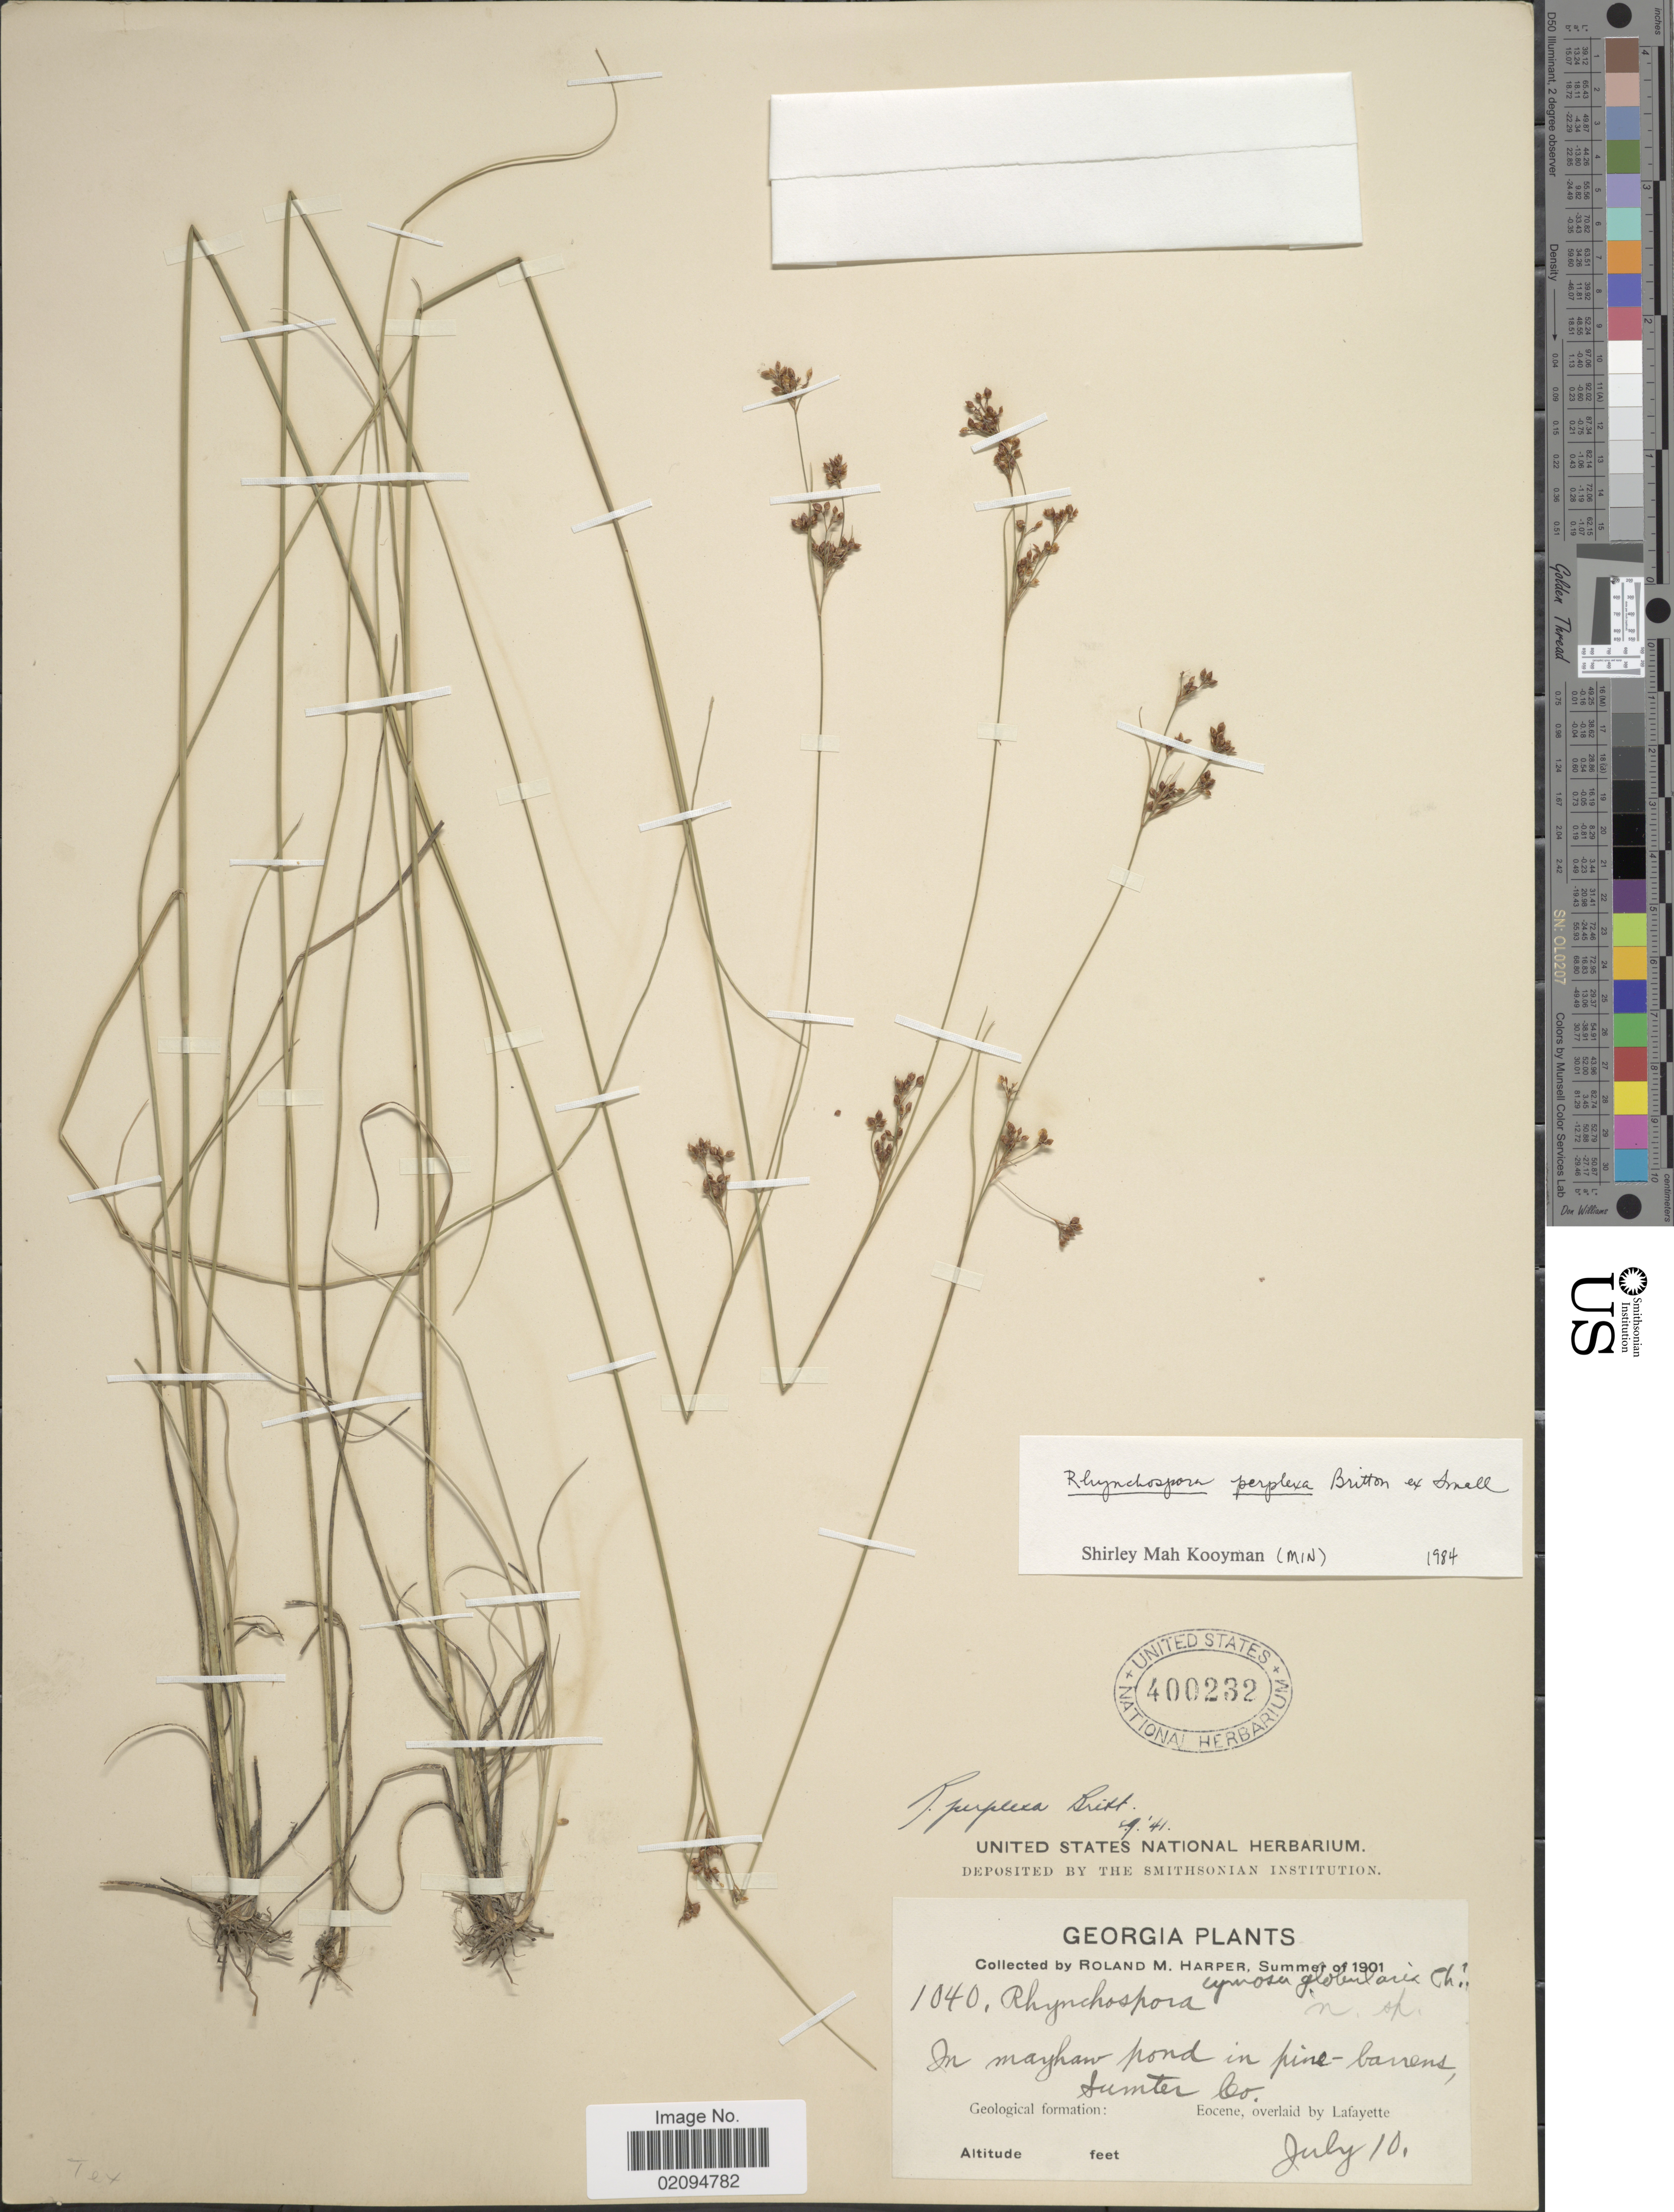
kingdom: Plantae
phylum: Tracheophyta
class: Liliopsida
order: Poales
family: Cyperaceae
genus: Rhynchospora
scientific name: Rhynchospora perplexa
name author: Britton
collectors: R. M. Harper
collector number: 1040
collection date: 1901-07-10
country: United States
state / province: Georgia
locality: Sumter Co. Geological formation: Eocene, overlaid by Lafayette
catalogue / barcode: US 400232